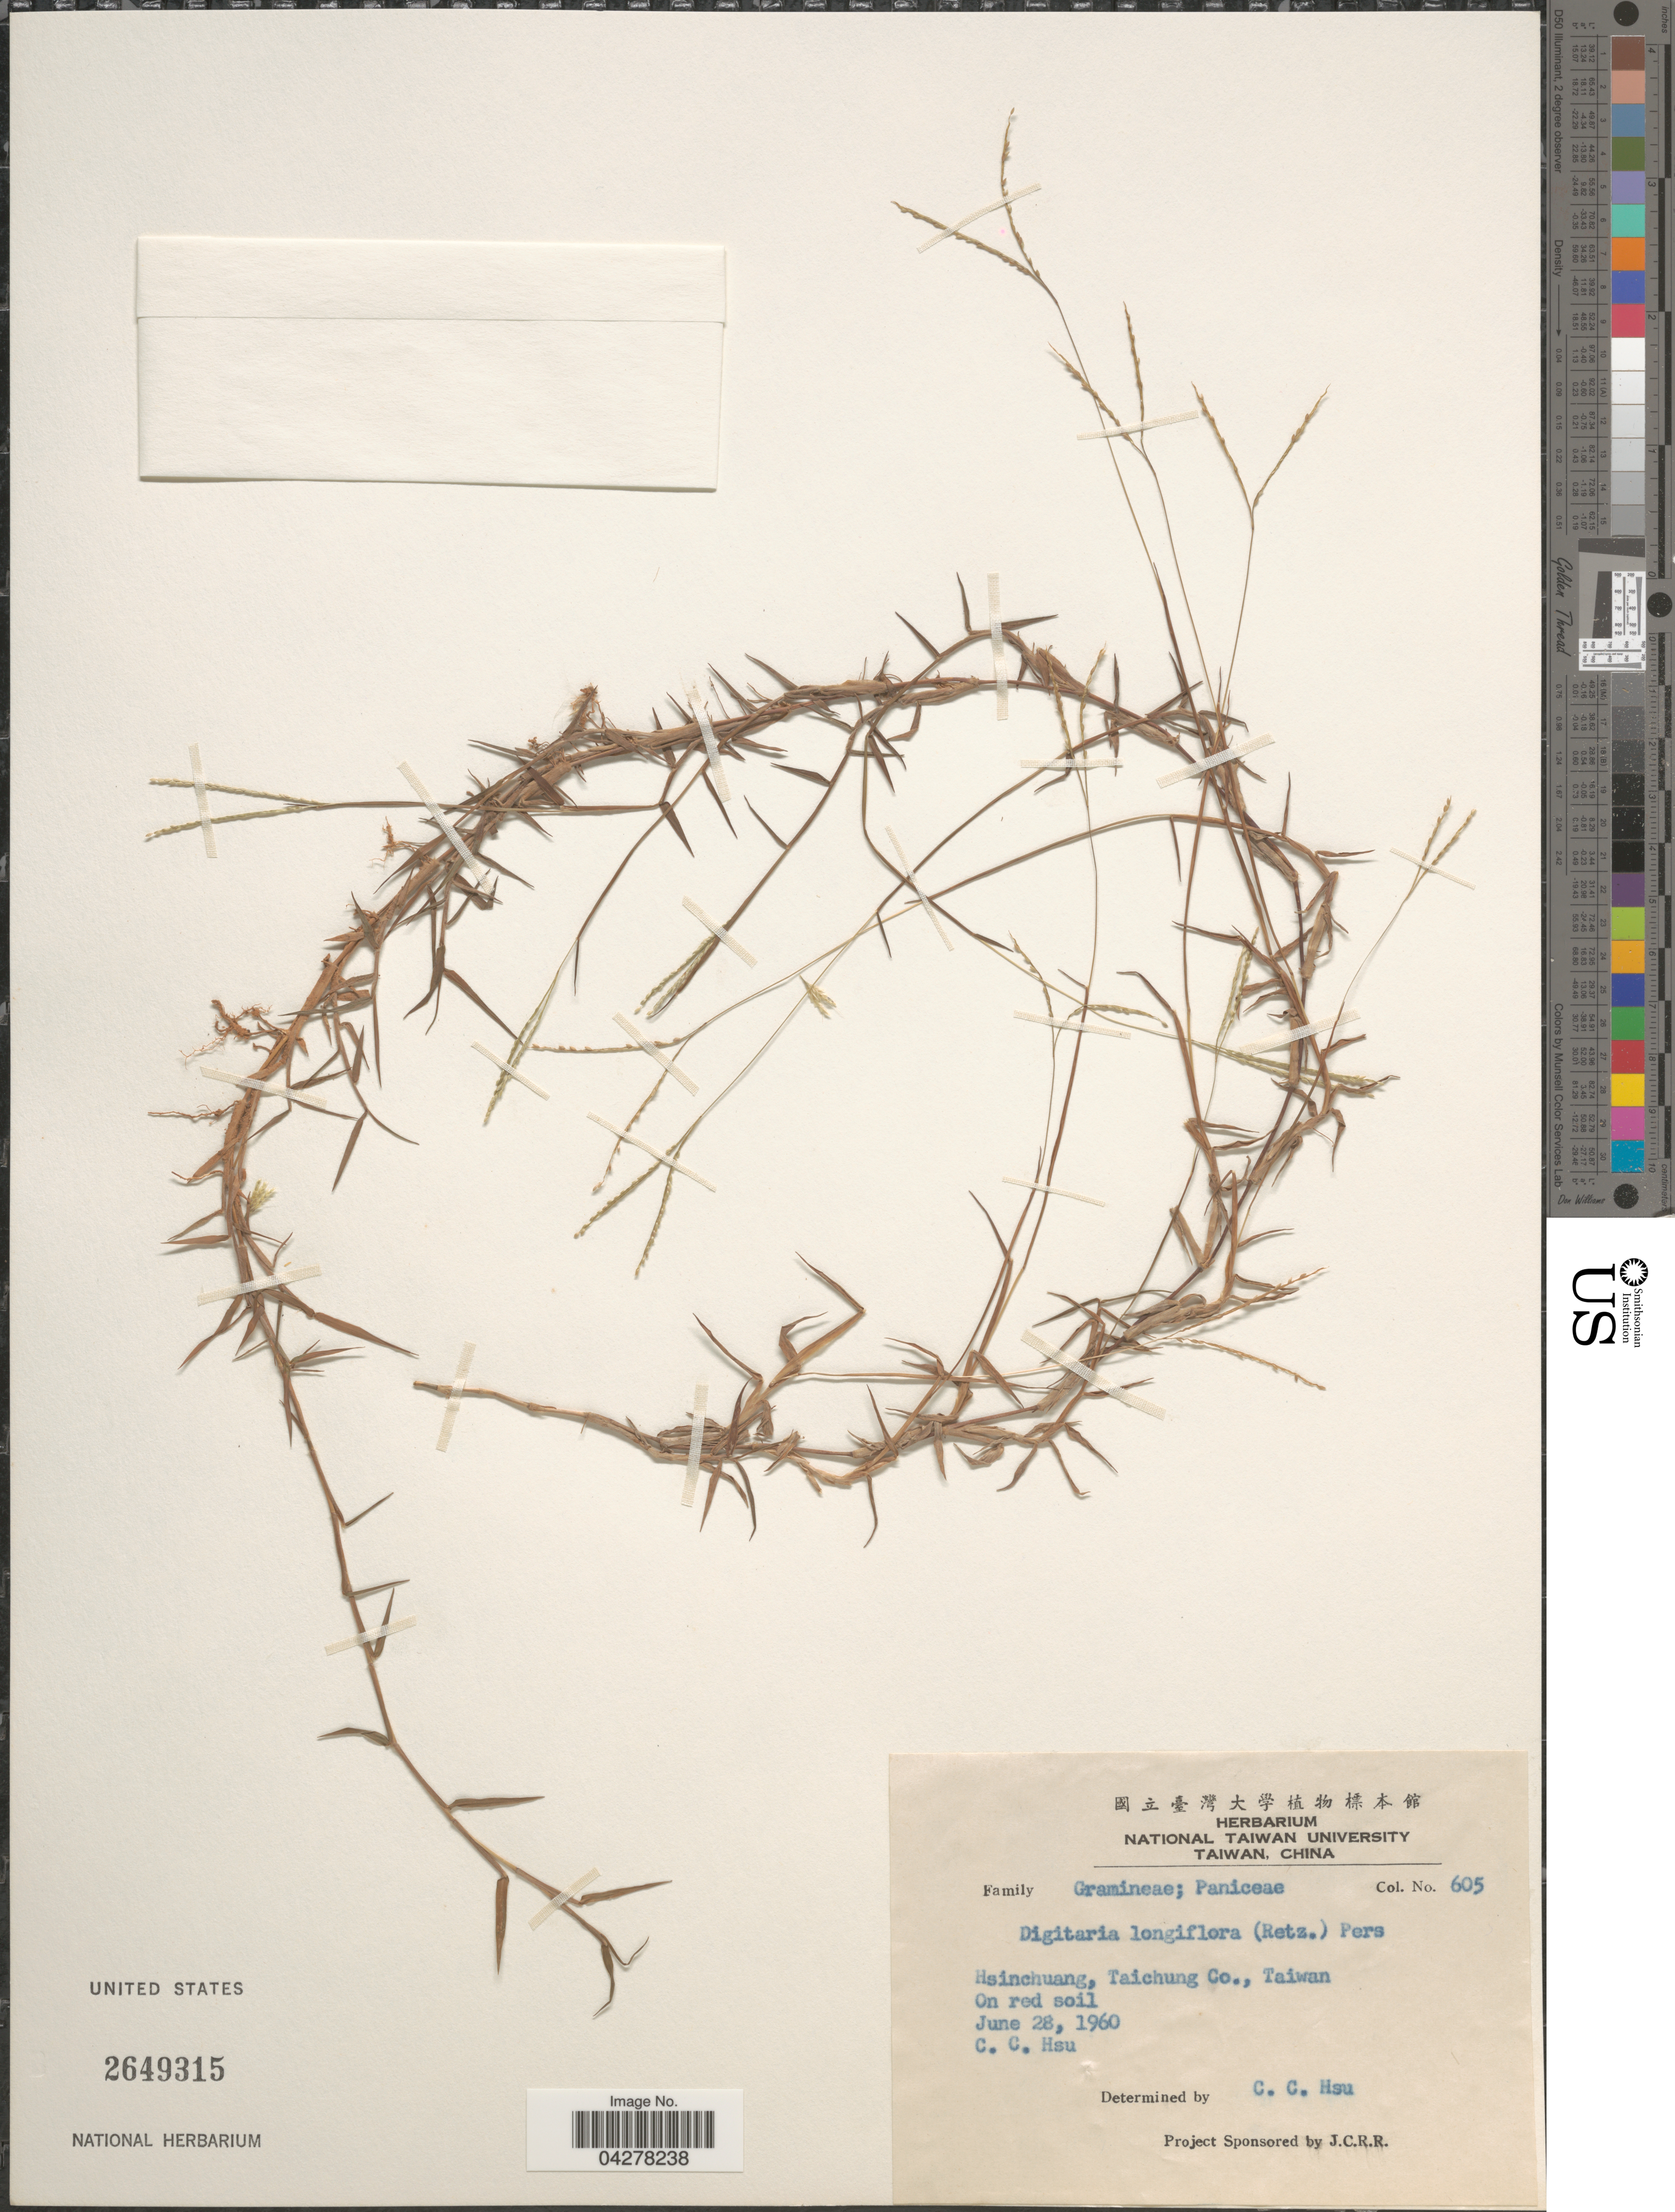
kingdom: Plantae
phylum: Tracheophyta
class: Liliopsida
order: Poales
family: Poaceae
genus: Digitaria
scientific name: Digitaria longiflora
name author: (Retz.) Pers.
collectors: C. Hsu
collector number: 605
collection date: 1960-06-28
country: Taiwan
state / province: Taichung City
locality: Hsinchuang, Taichung Co. On red soil.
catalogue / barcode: US 2649315